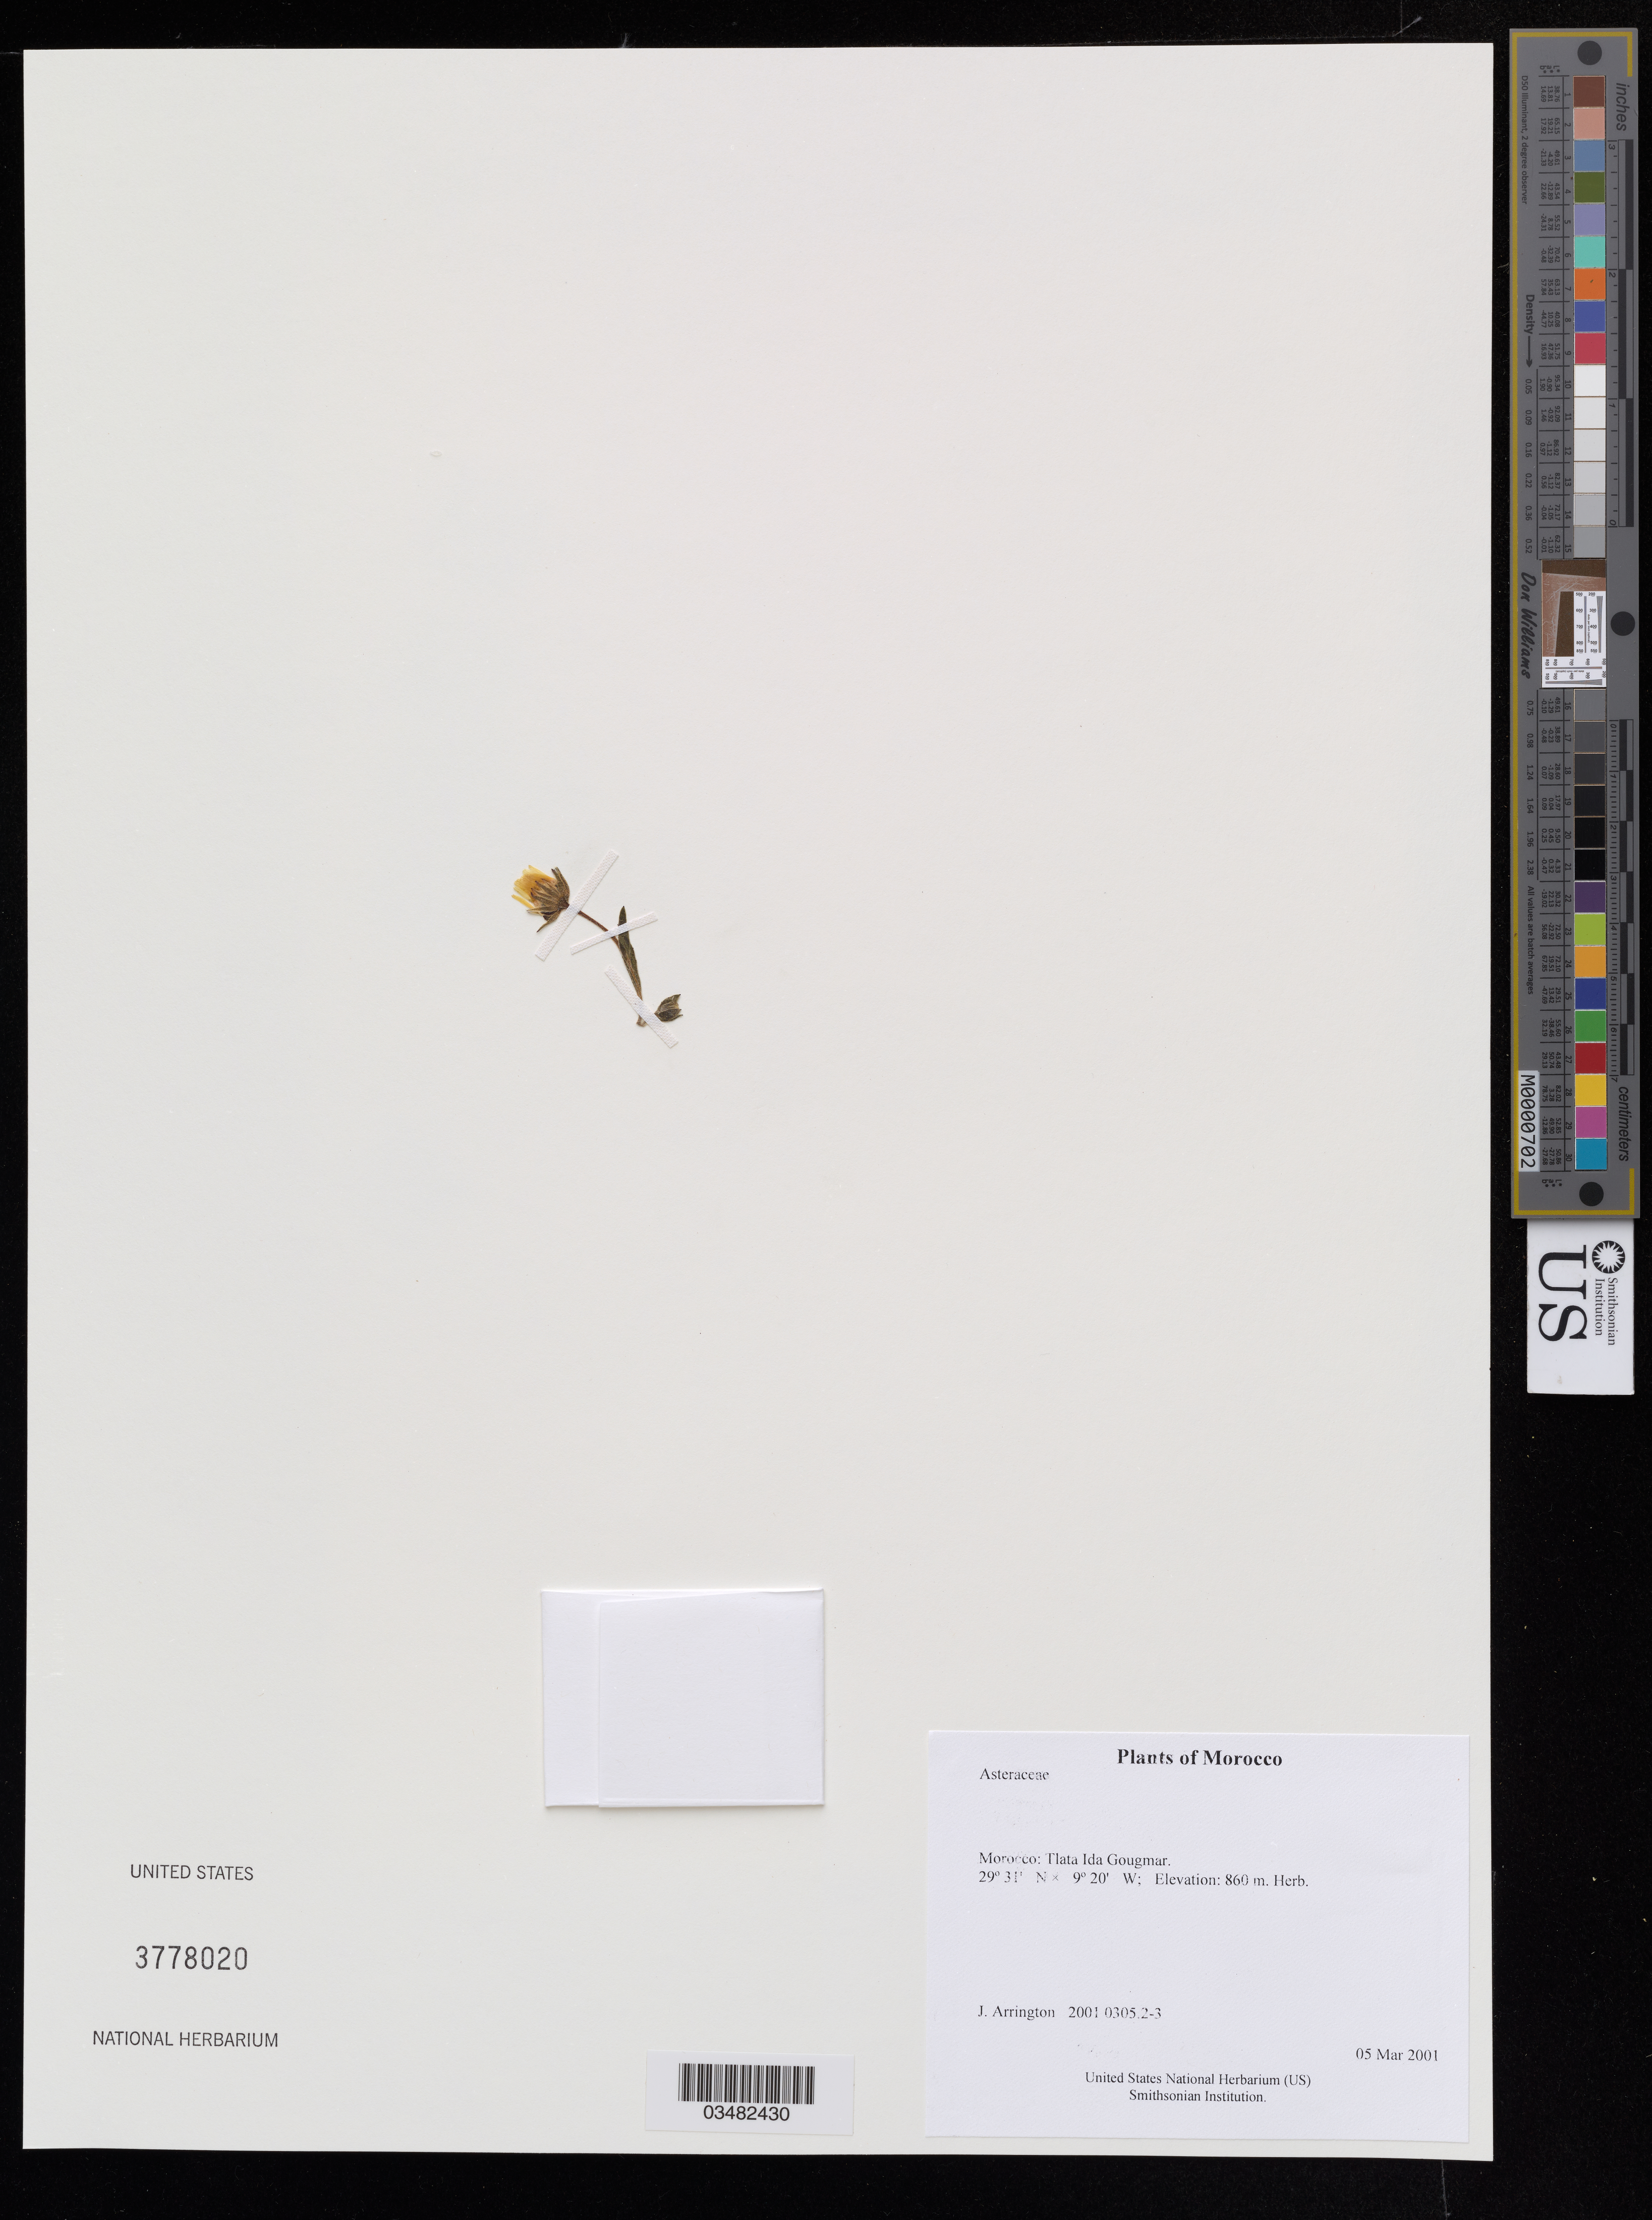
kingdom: Plantae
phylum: Tracheophyta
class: Magnoliopsida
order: Asterales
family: Asteraceae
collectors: J. Arrington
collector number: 2001 0305.2-3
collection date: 2001-03-05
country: Morocco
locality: Tlata Ida Gougmar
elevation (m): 860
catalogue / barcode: US 3778020